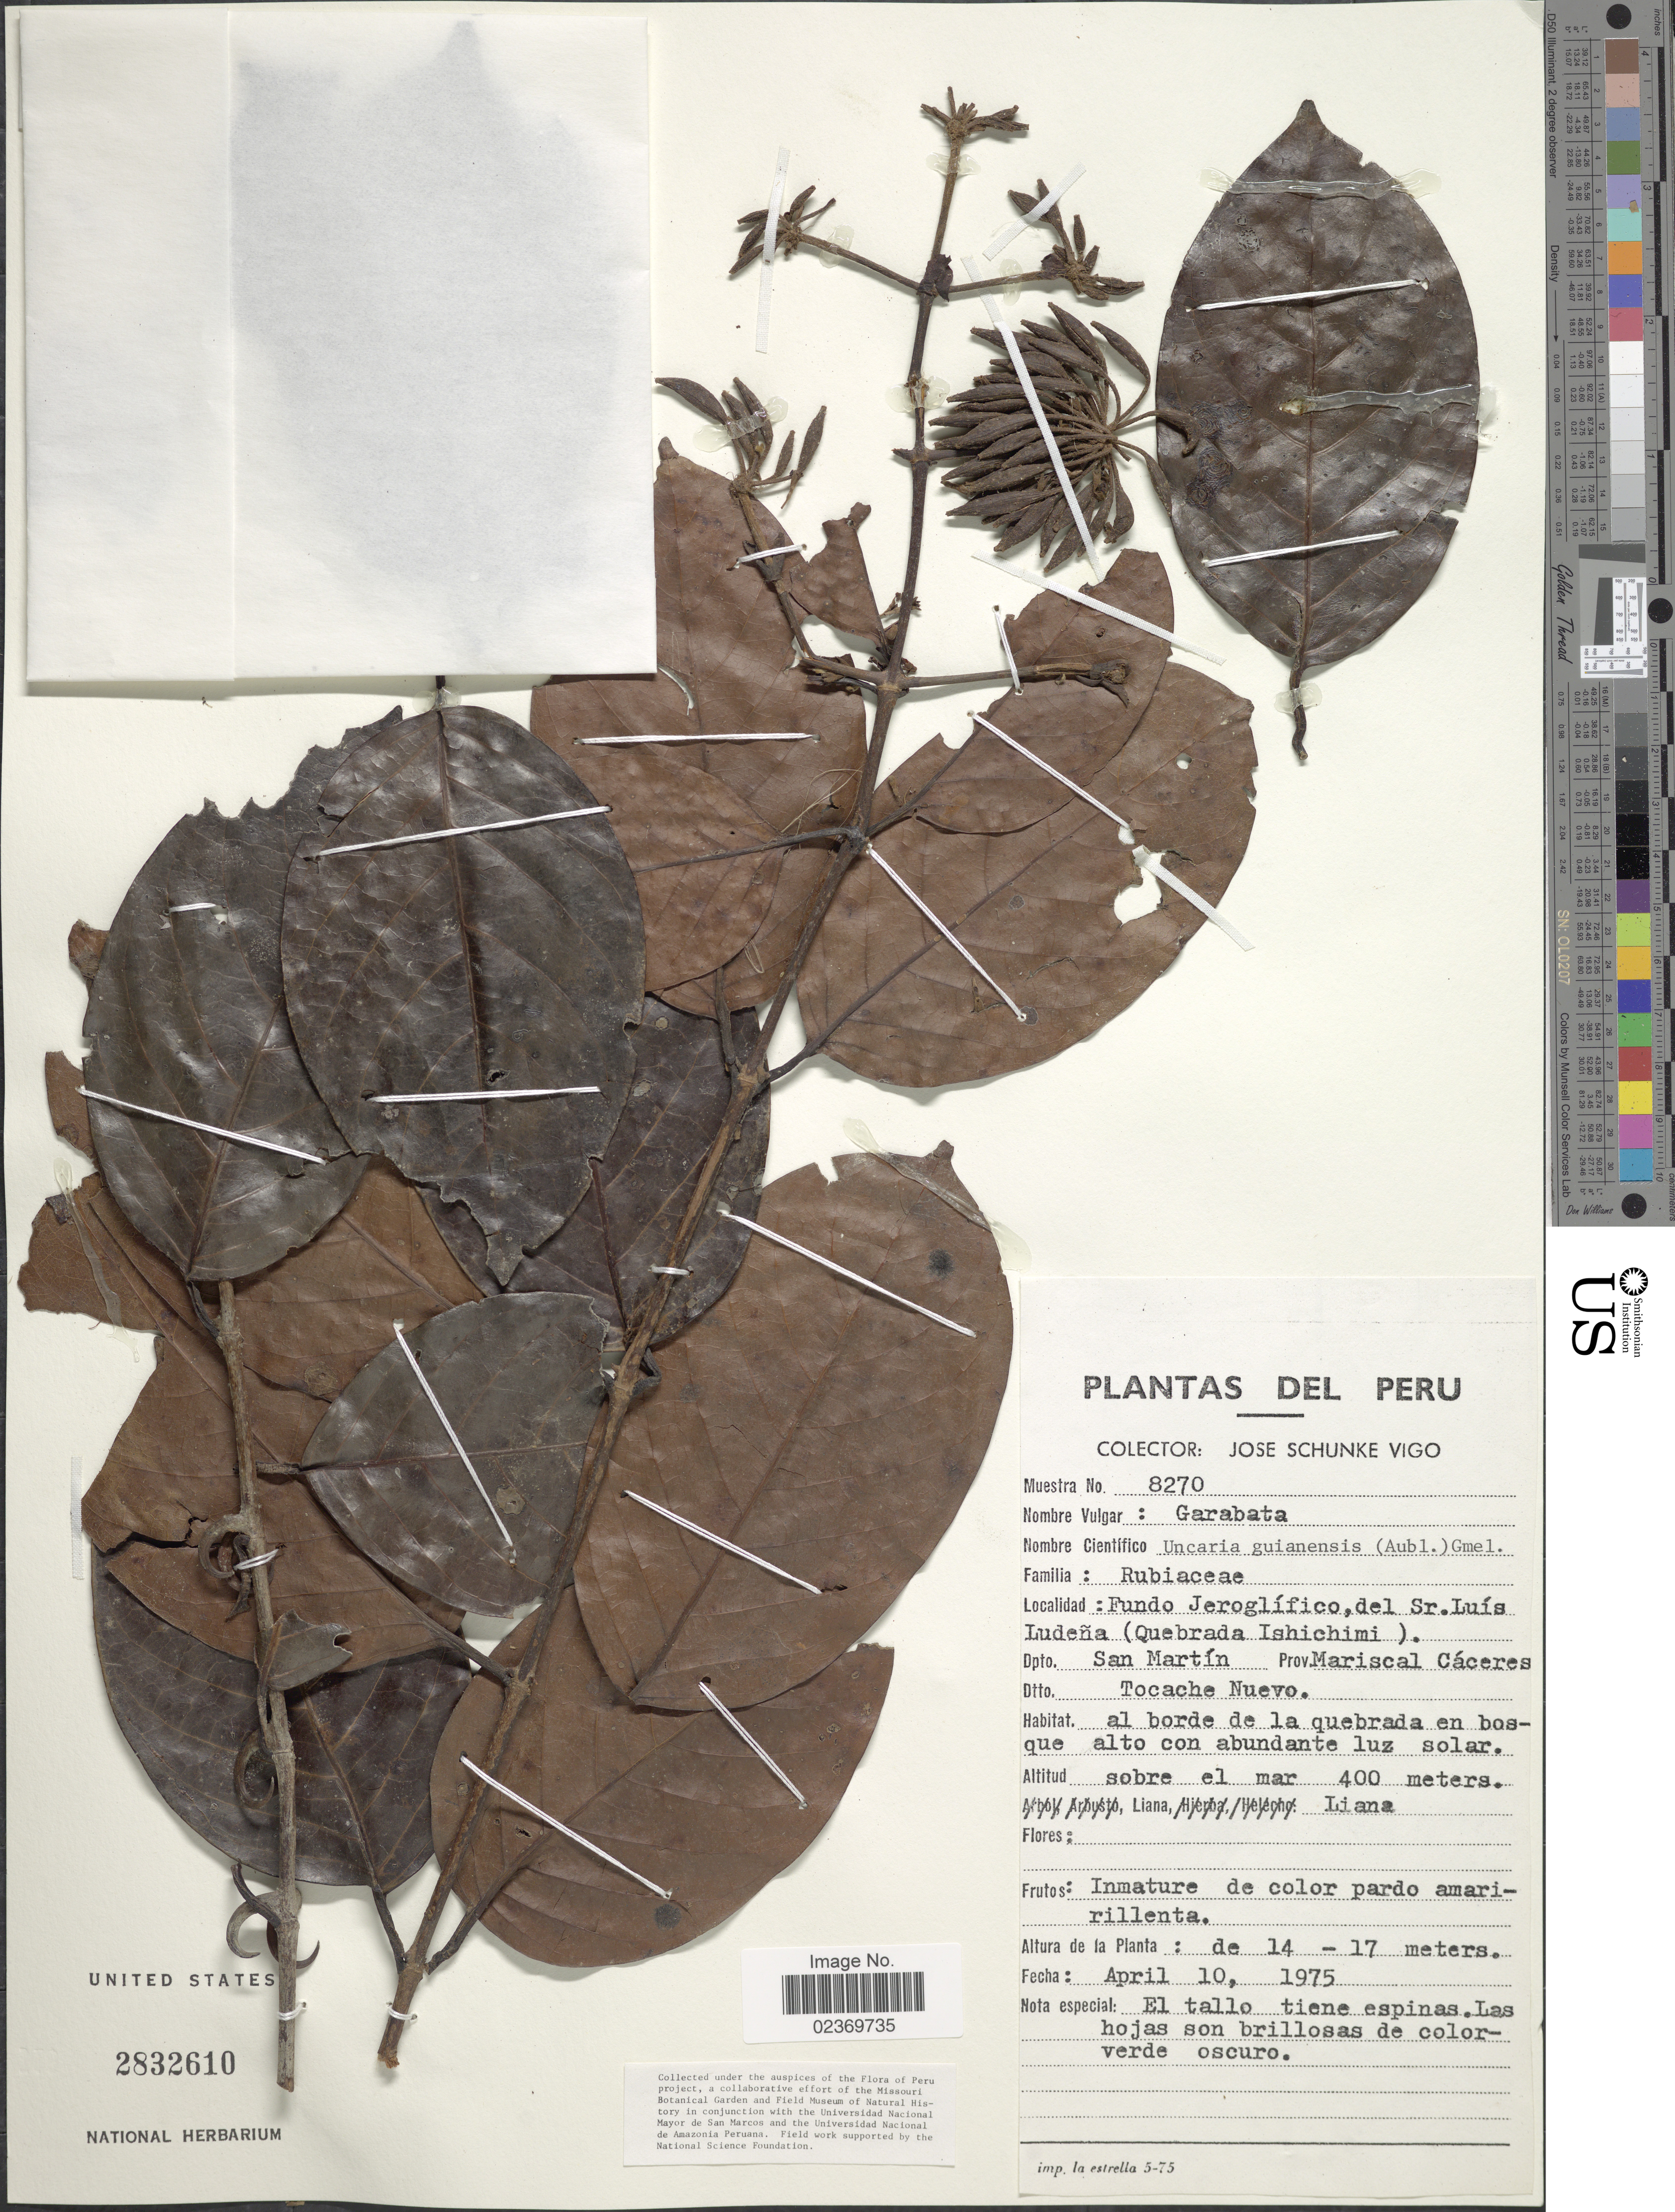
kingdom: Plantae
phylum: Tracheophyta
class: Magnoliopsida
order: Gentianales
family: Rubiaceae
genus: Uncaria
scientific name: Uncaria guianensis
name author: (Aubl.) J.F. Gmel.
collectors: J. Schunke Vigo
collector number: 8270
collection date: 1975-04-10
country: Peru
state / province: San Martín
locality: Fundo Jeroglifico, del Sr. Luis Ludena (Quebrada Ishichimi) Prov. Mariscal Caceres, Dtto. Tocache Nuevo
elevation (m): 400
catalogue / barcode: US 2832610